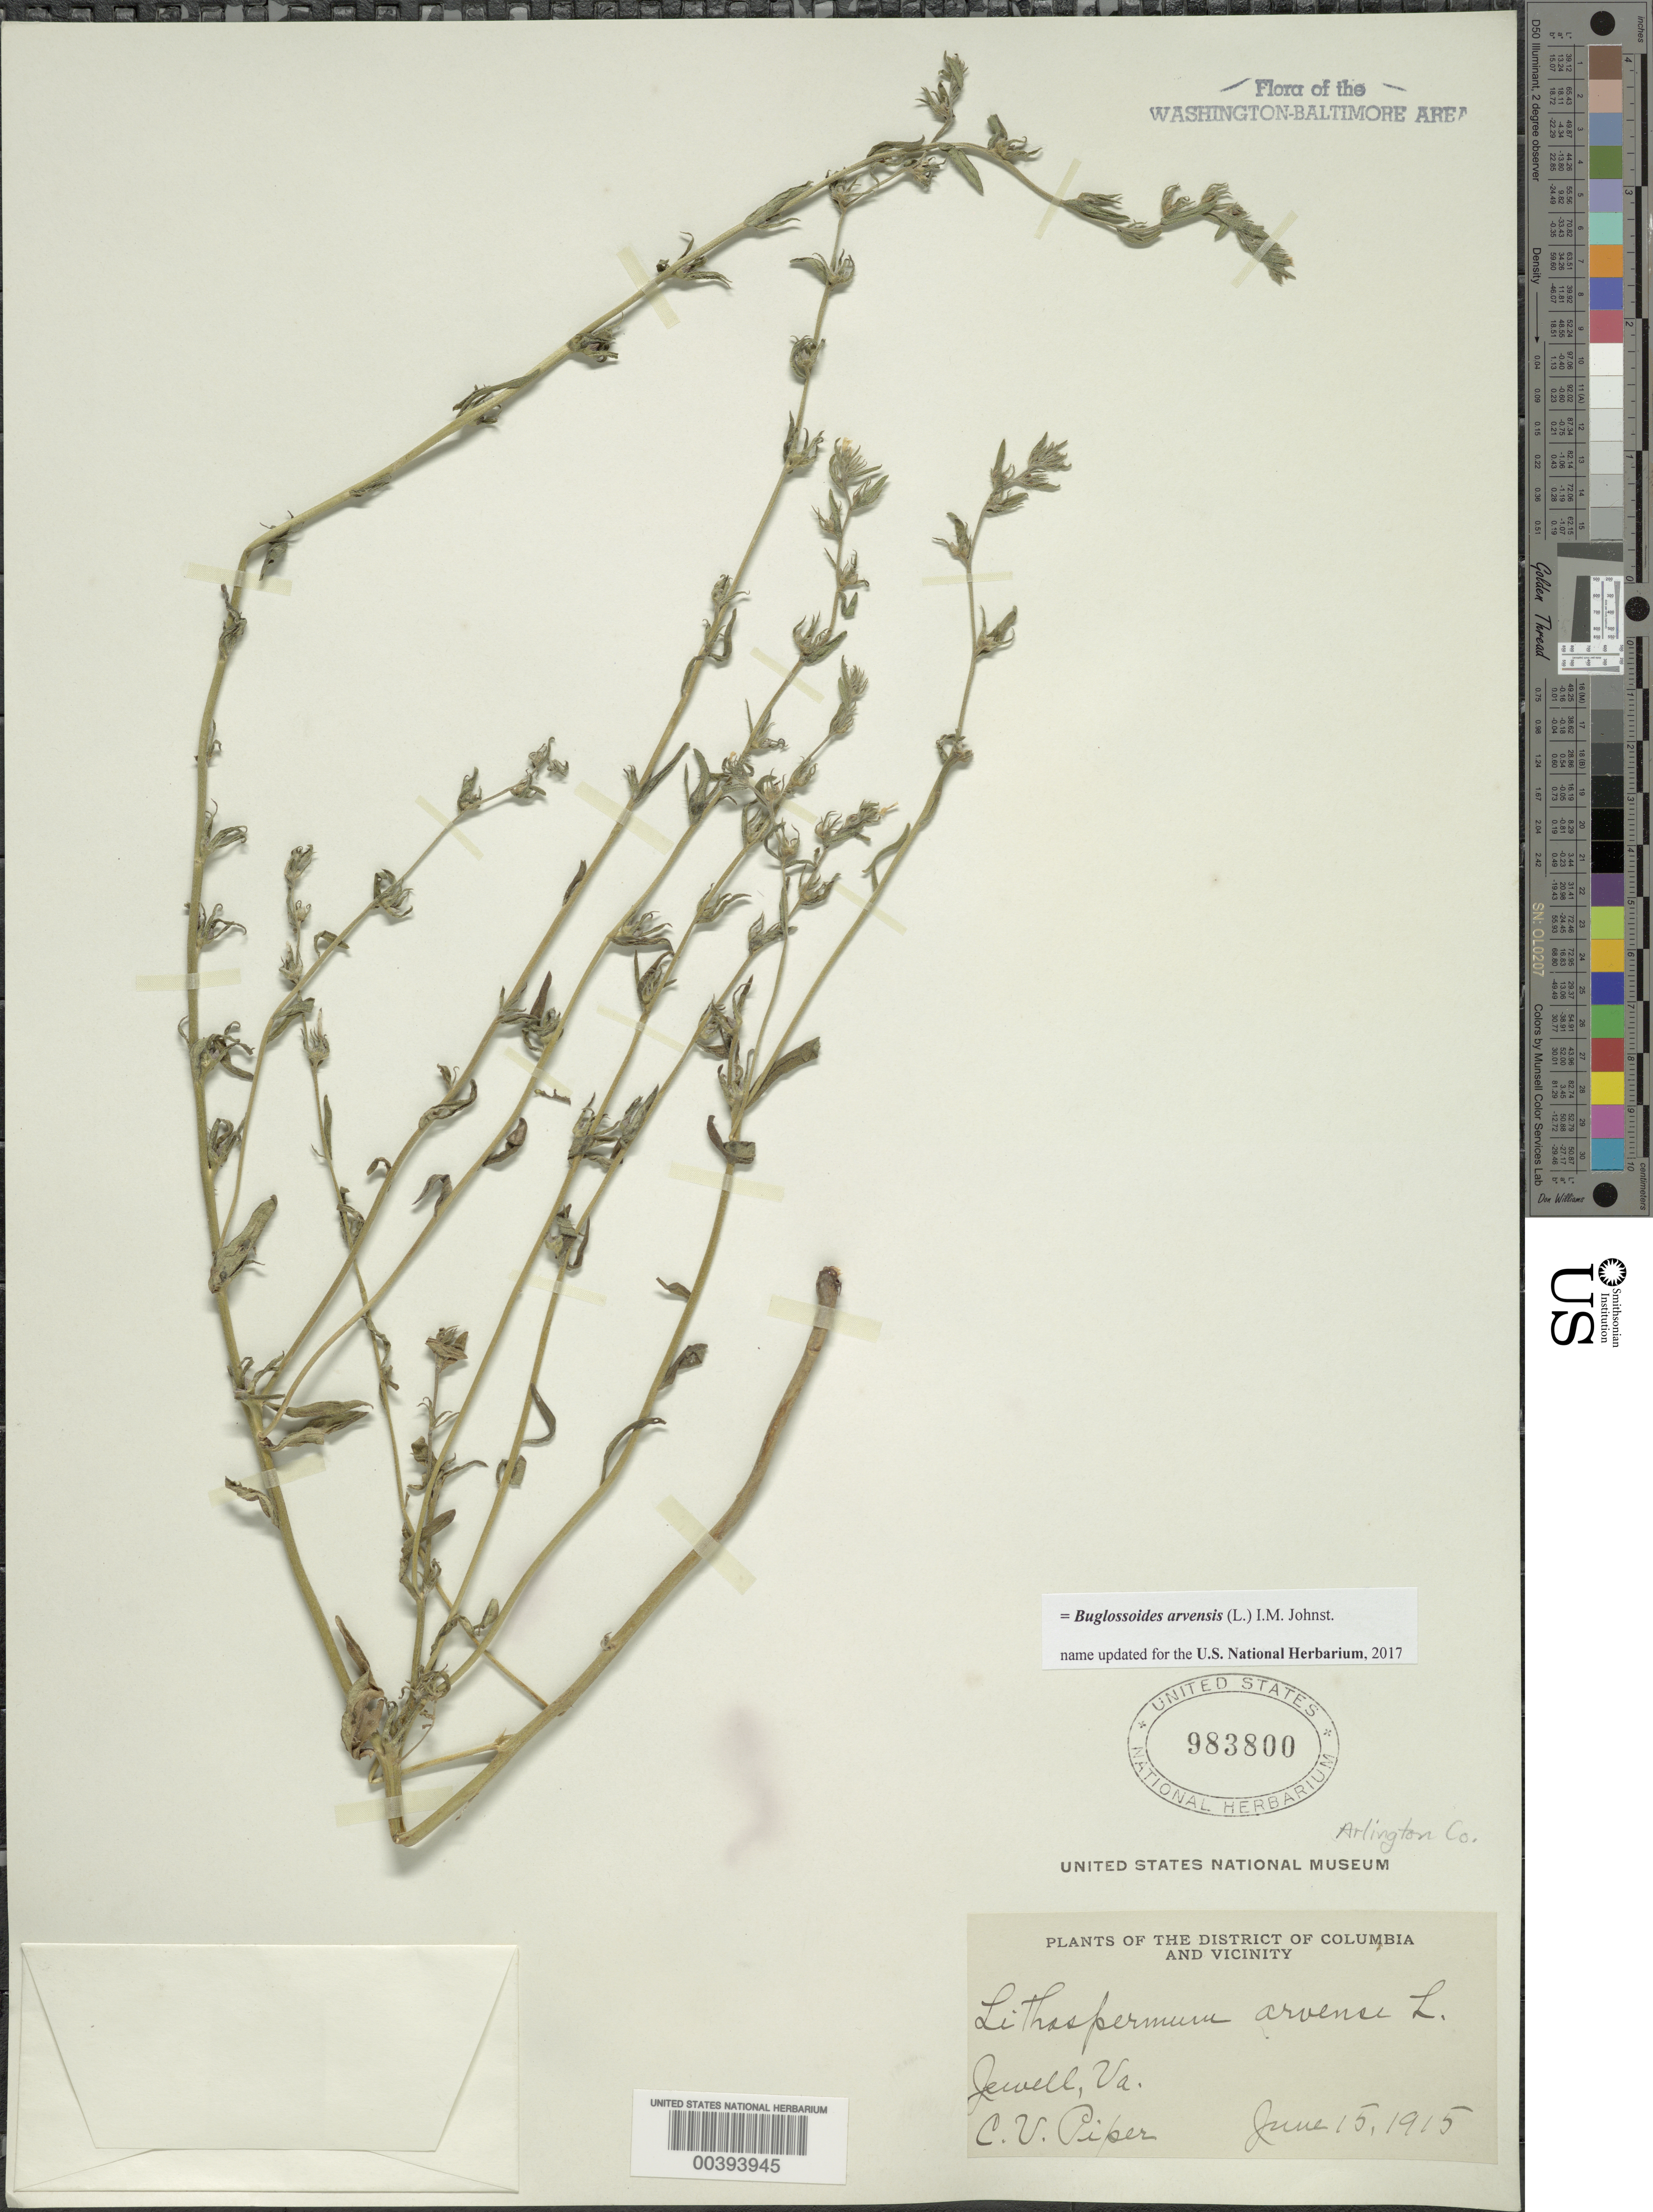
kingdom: Plantae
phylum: Tracheophyta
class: Magnoliopsida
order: Boraginales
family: Boraginaceae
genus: Buglossoides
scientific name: Buglossoides arvensis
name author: (L.) I.M. Johnst.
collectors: C. V. Piper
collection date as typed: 15 Jun 1915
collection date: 1915-06-15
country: United States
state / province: Virginia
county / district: Arlington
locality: Jewell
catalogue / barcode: US 983800